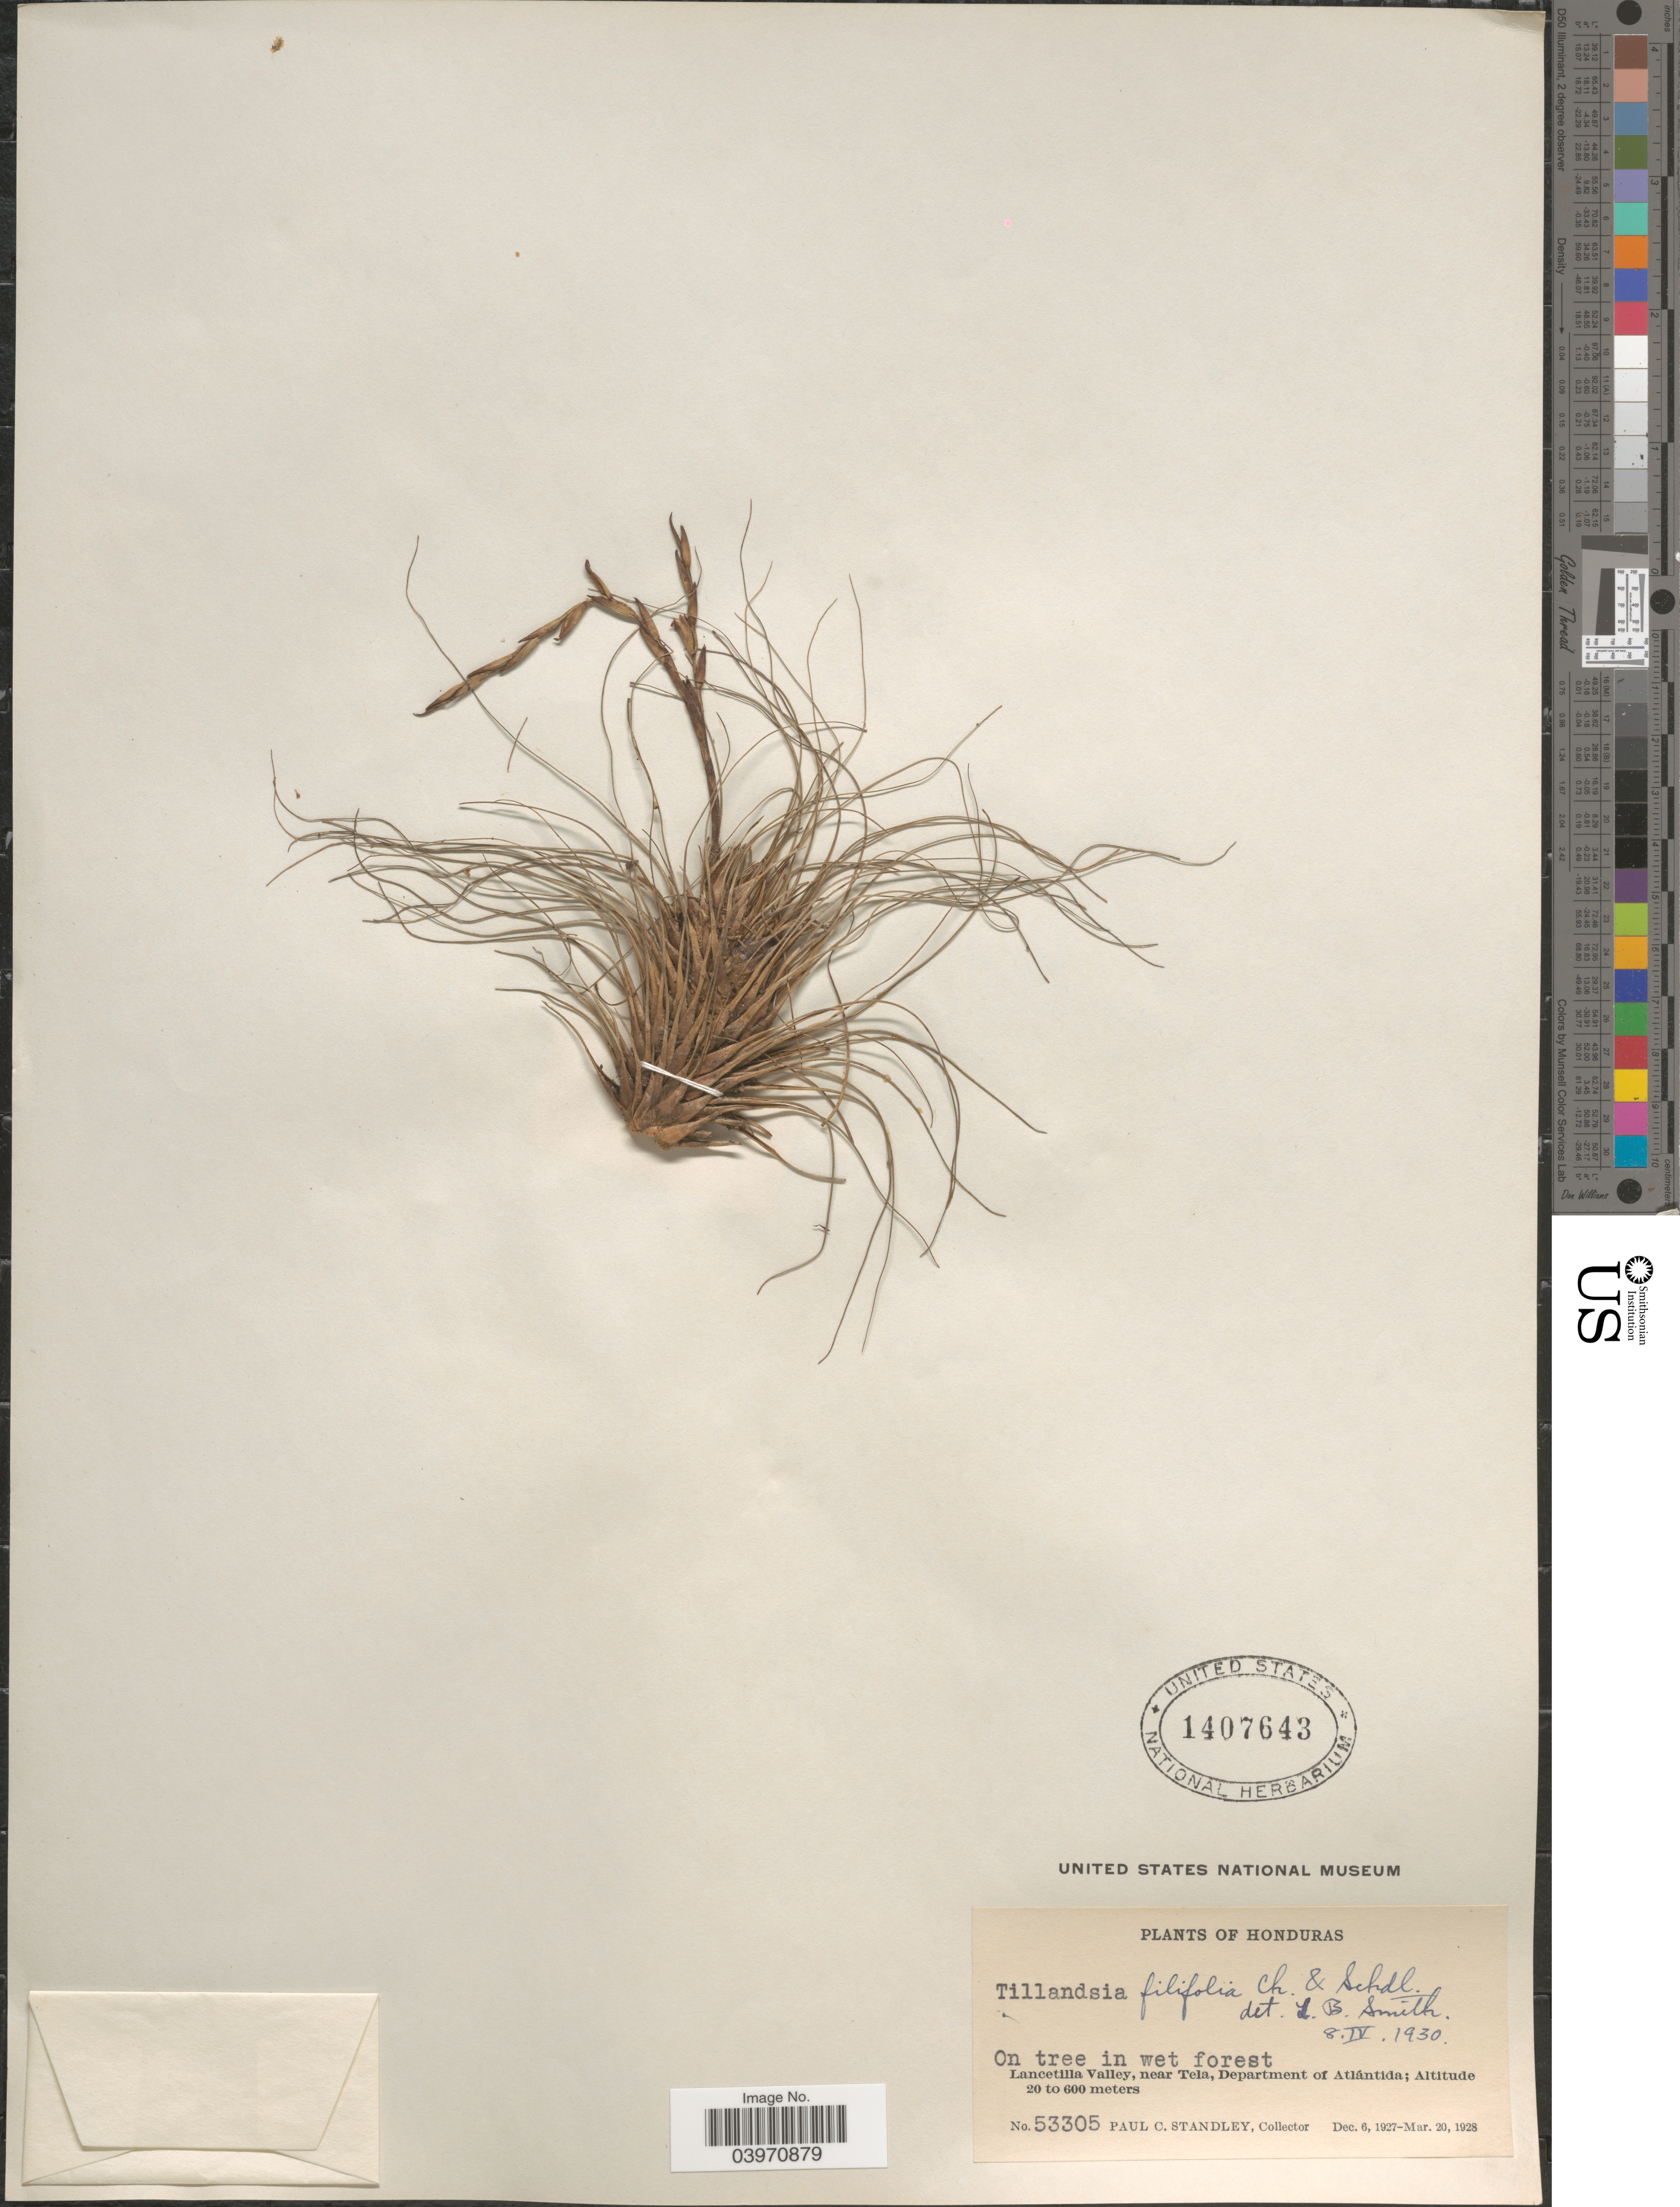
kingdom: Plantae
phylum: Tracheophyta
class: Liliopsida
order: Poales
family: Bromeliaceae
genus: Tillandsia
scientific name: Tillandsia filifolia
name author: Schltdl. & Cham.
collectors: P. C. Standley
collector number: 53305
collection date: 1927-12-06/1928-03-20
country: Honduras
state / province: Atlantida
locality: Lancetilla Valley, near Tela, Department of Atlántida.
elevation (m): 20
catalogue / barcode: US 1407643